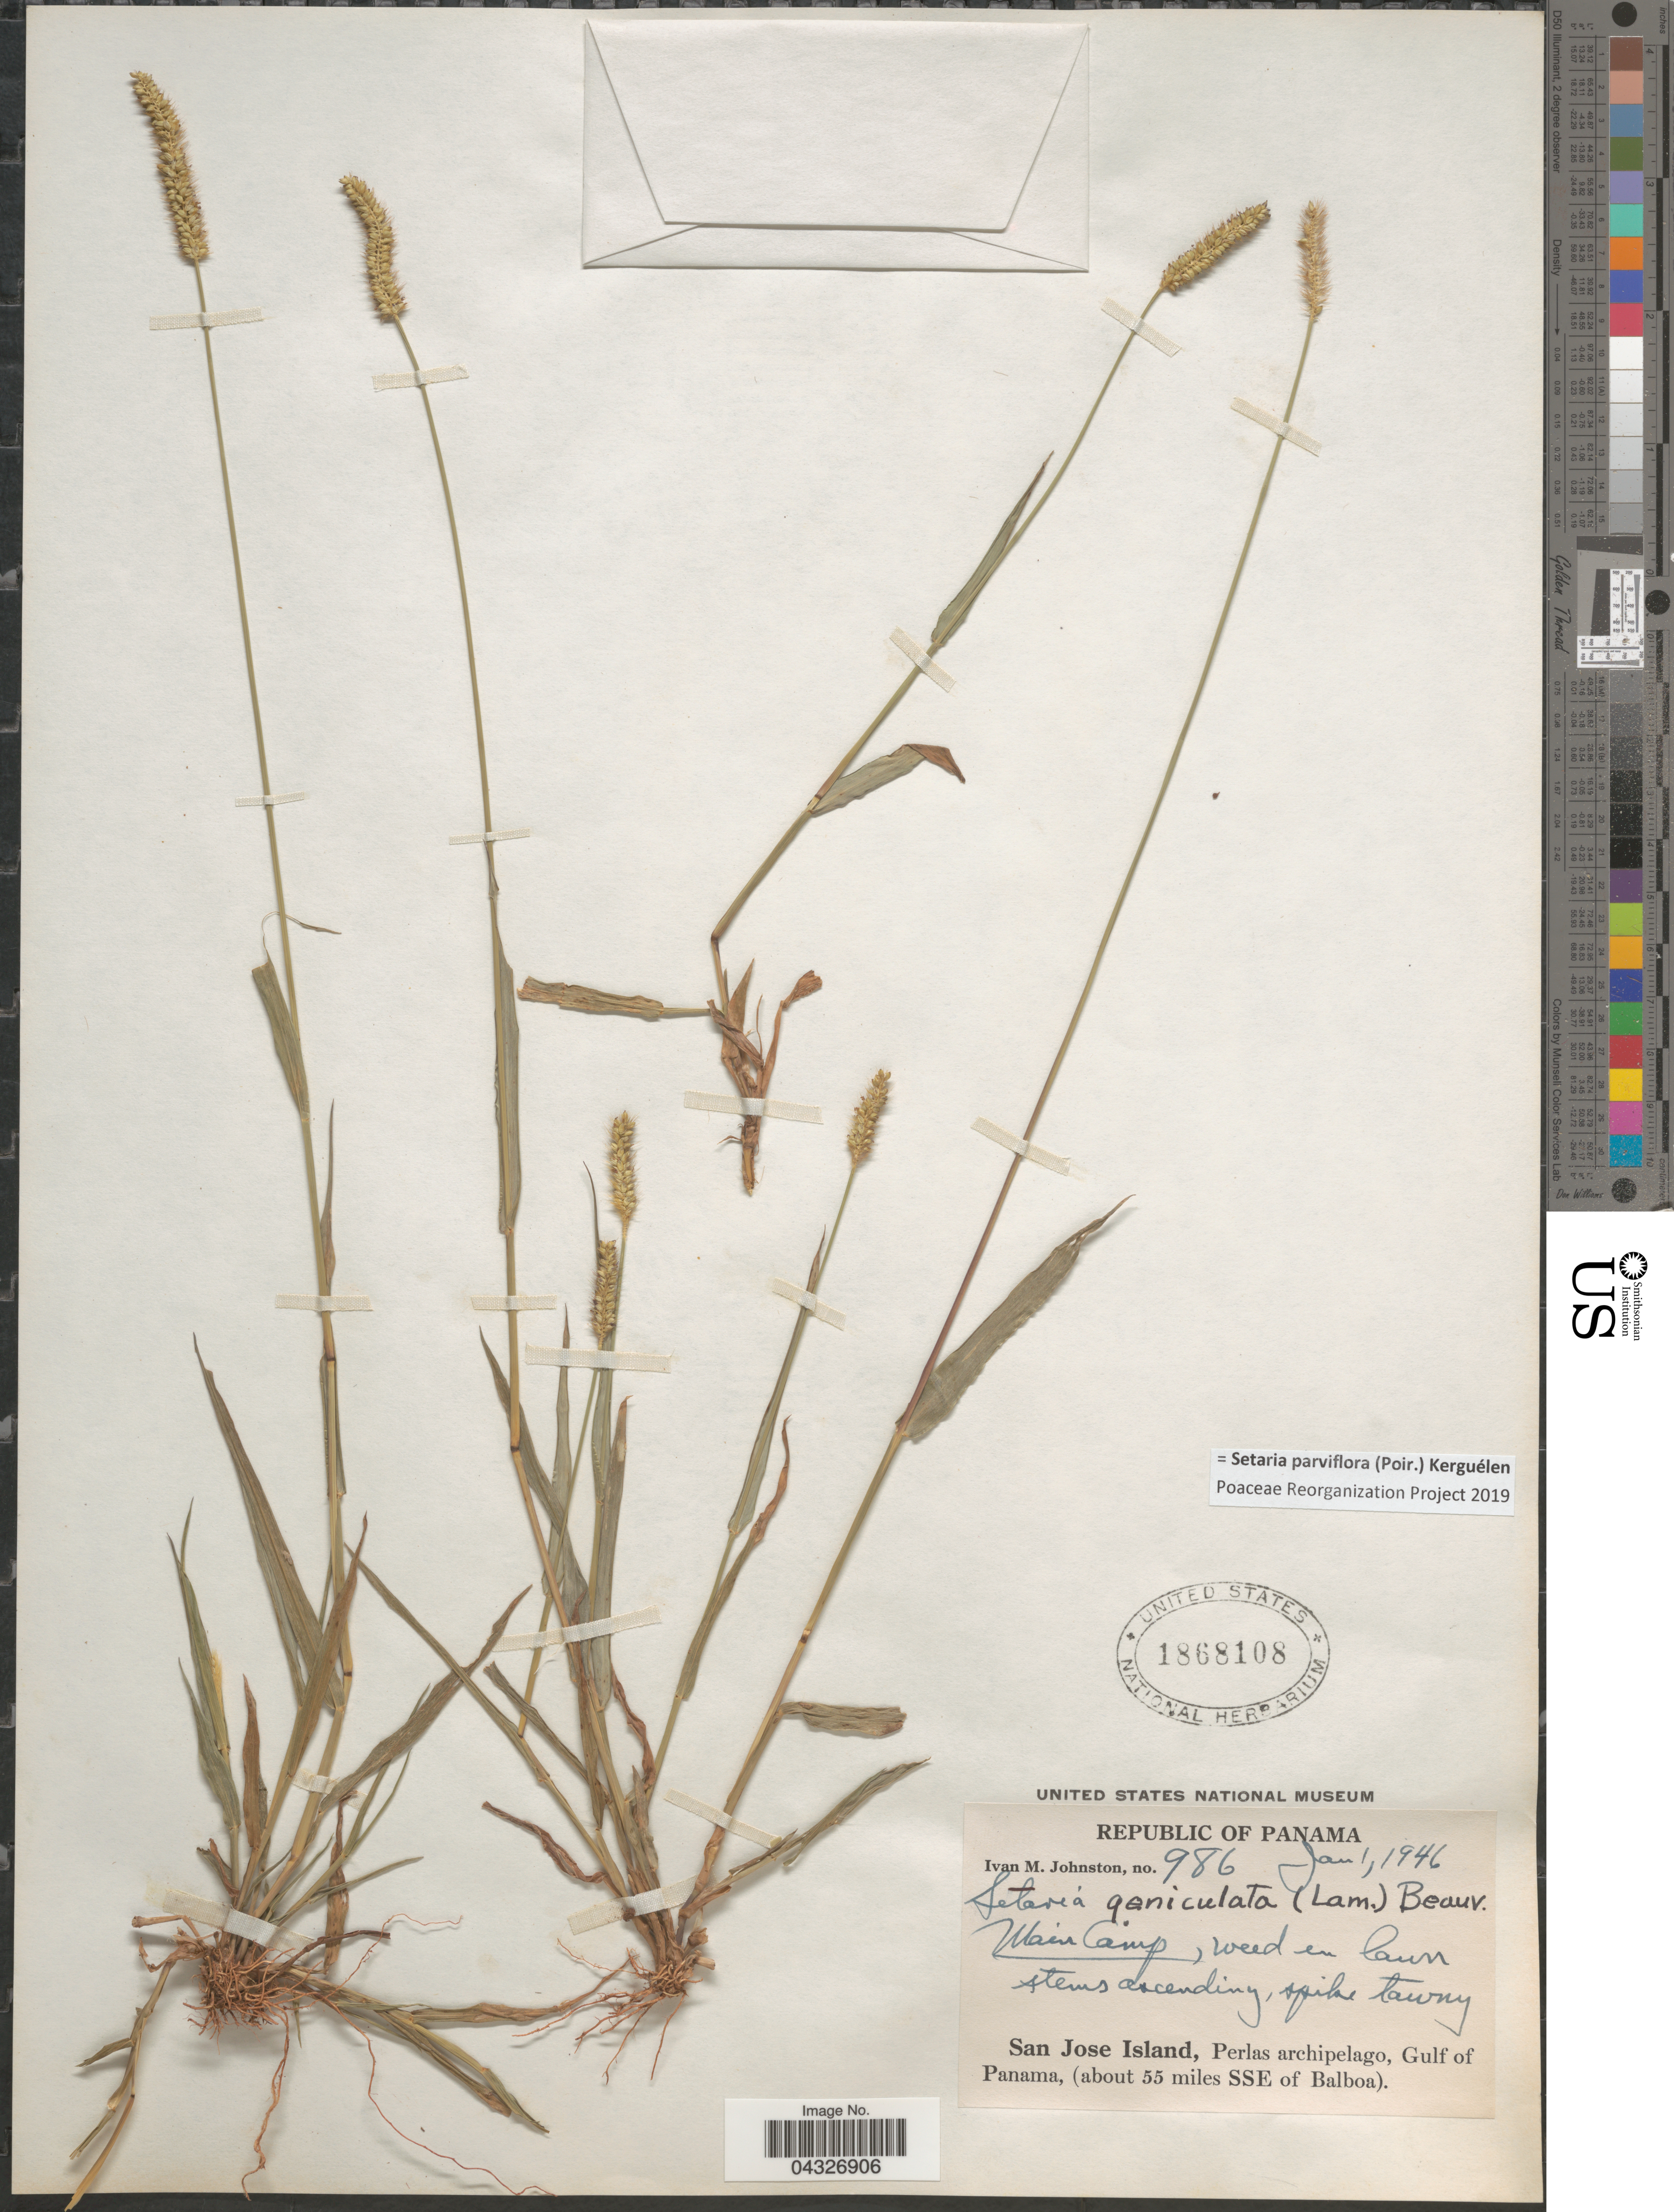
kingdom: Plantae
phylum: Tracheophyta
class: Liliopsida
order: Poales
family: Poaceae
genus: Setaria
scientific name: Setaria parviflora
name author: (Poir.) Kerguélen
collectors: I.M. Johnston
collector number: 986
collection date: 1946-01-01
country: Panama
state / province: Panamá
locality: Republic of Panama. Main Camp. San Jose Island, Perlas archipelago, Gulf of Panama, (about 55 miles SSE of Balboa).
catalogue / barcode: US 1868108